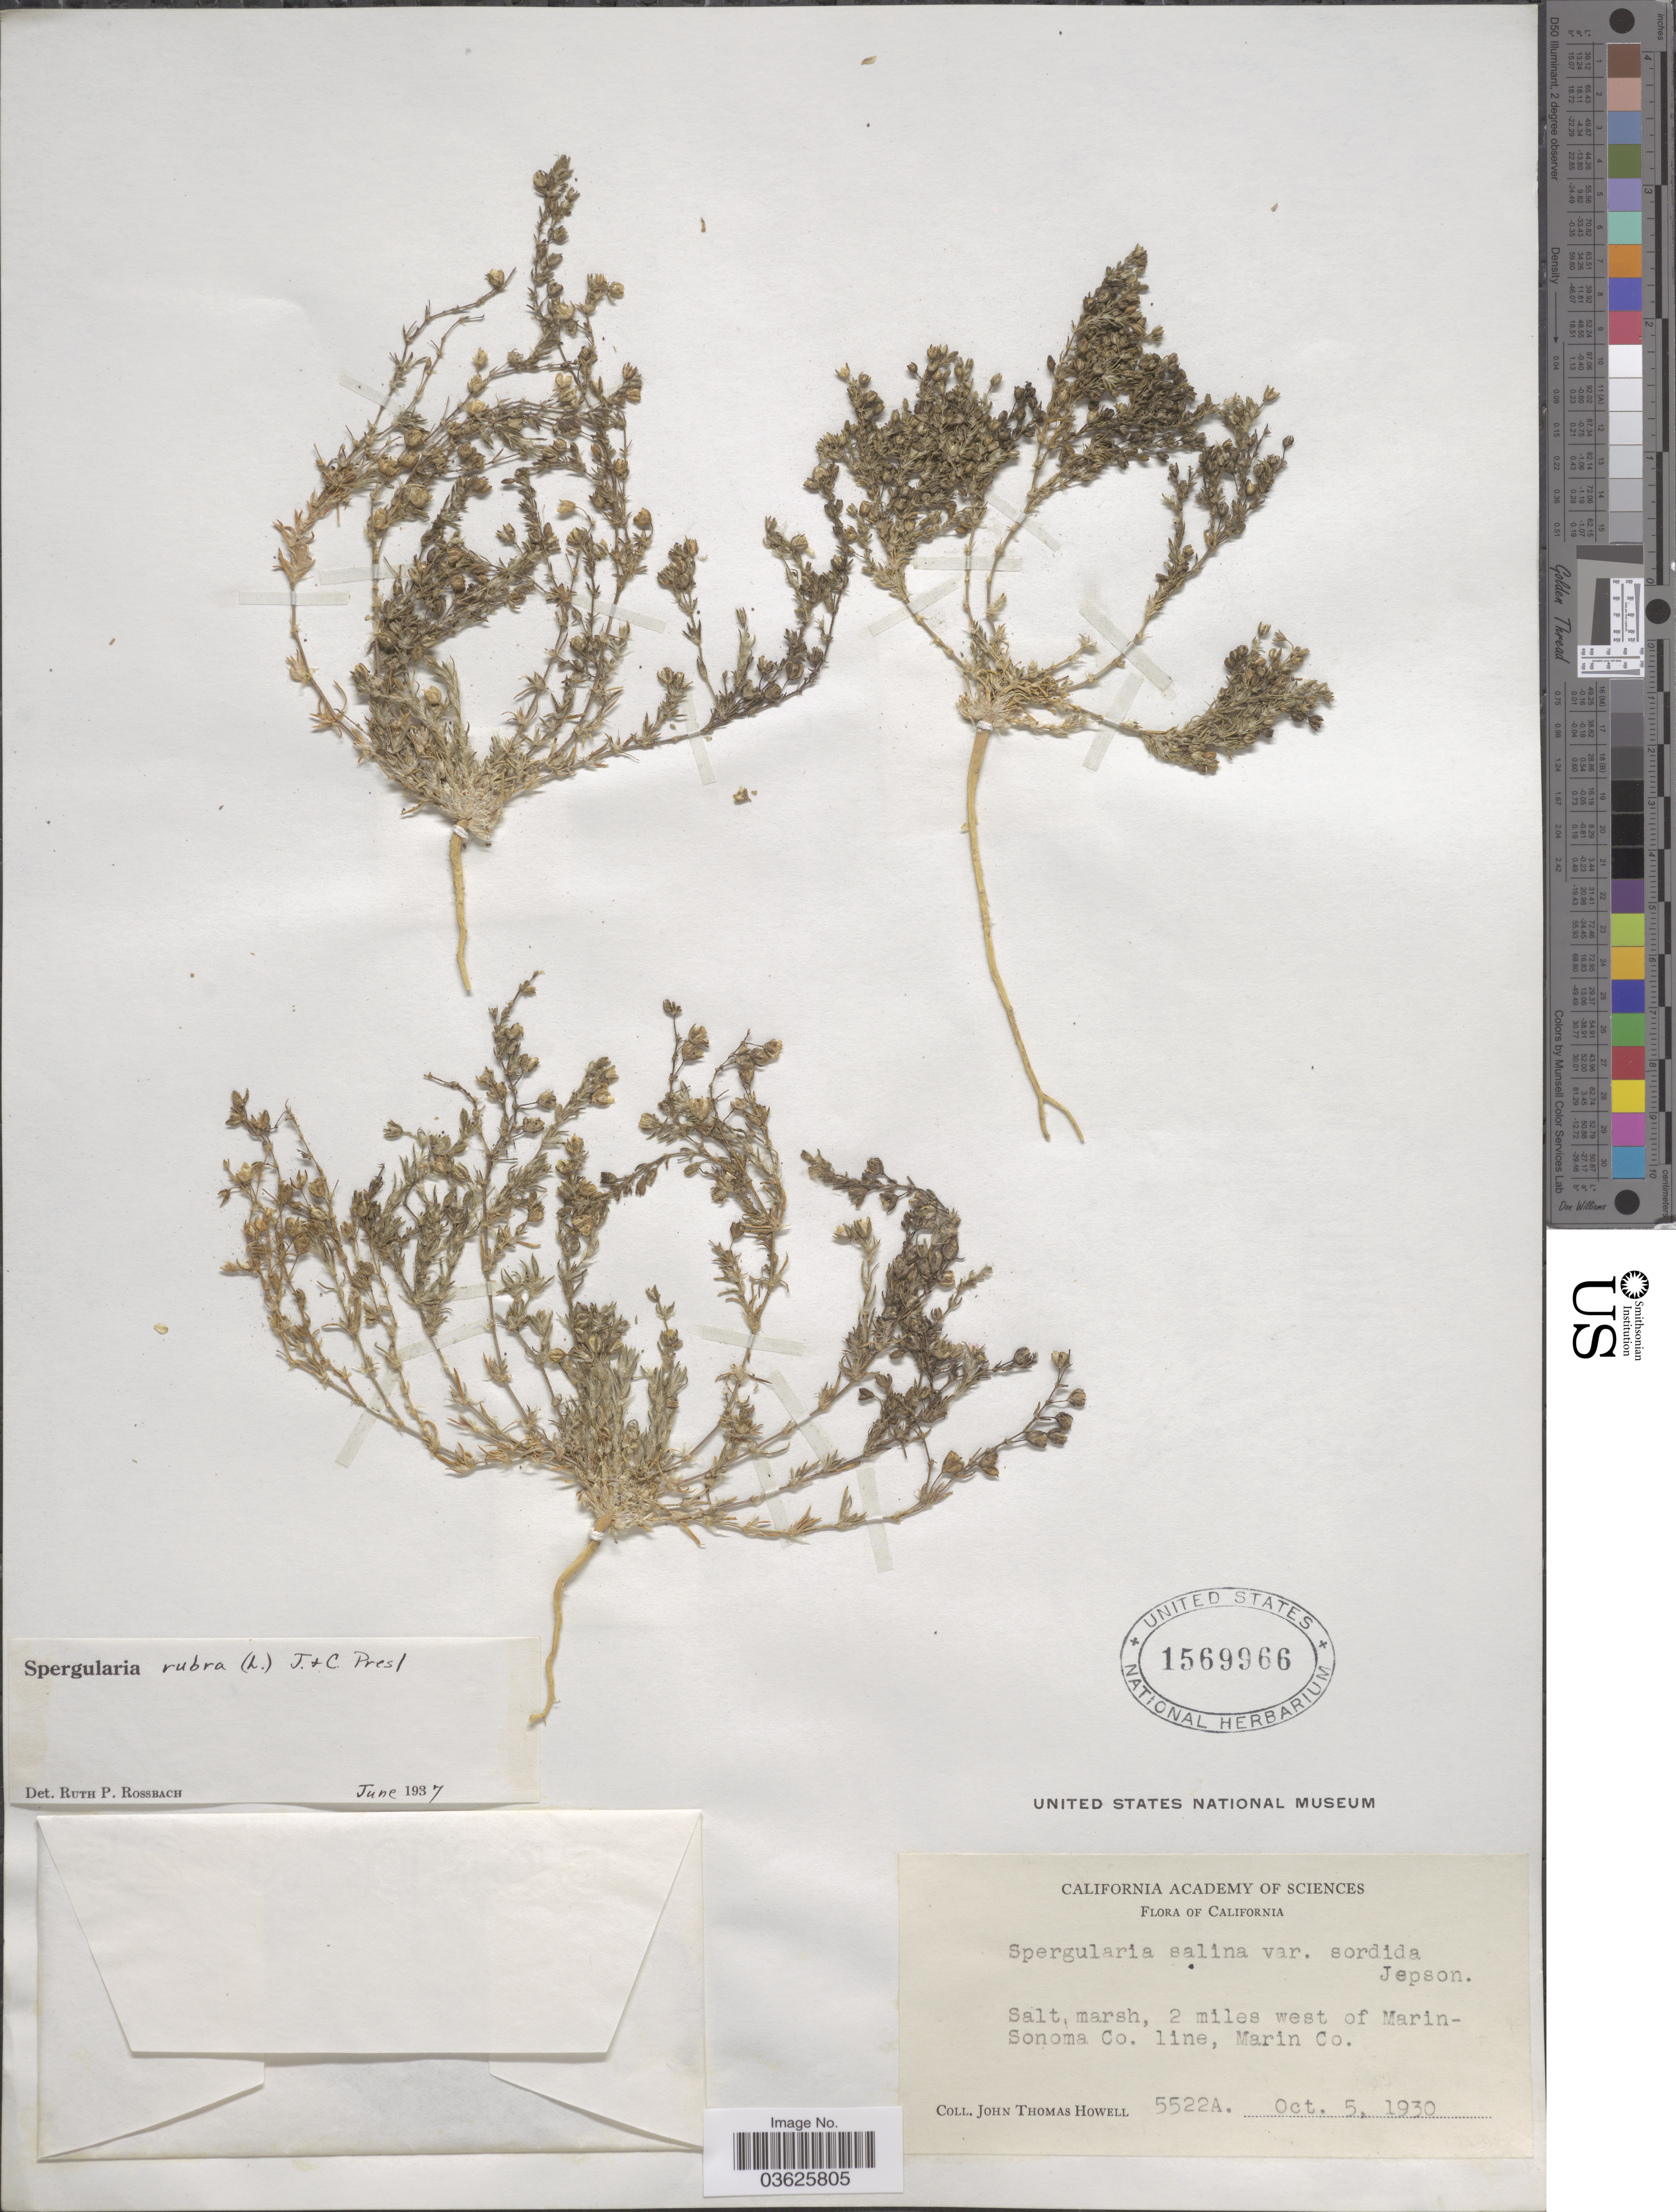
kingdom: Plantae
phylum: Tracheophyta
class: Magnoliopsida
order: Caryophyllales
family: Caryophyllaceae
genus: Spergularia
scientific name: Spergularia rubra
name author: (L.) J. Presl & C. Presl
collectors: J. T. Howell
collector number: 5522A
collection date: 1930-10-05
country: United States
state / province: California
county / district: Marin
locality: Salt marsh, 2 miles west of Marin Sonoma Co. line, Marin Co.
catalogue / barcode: US 1569966